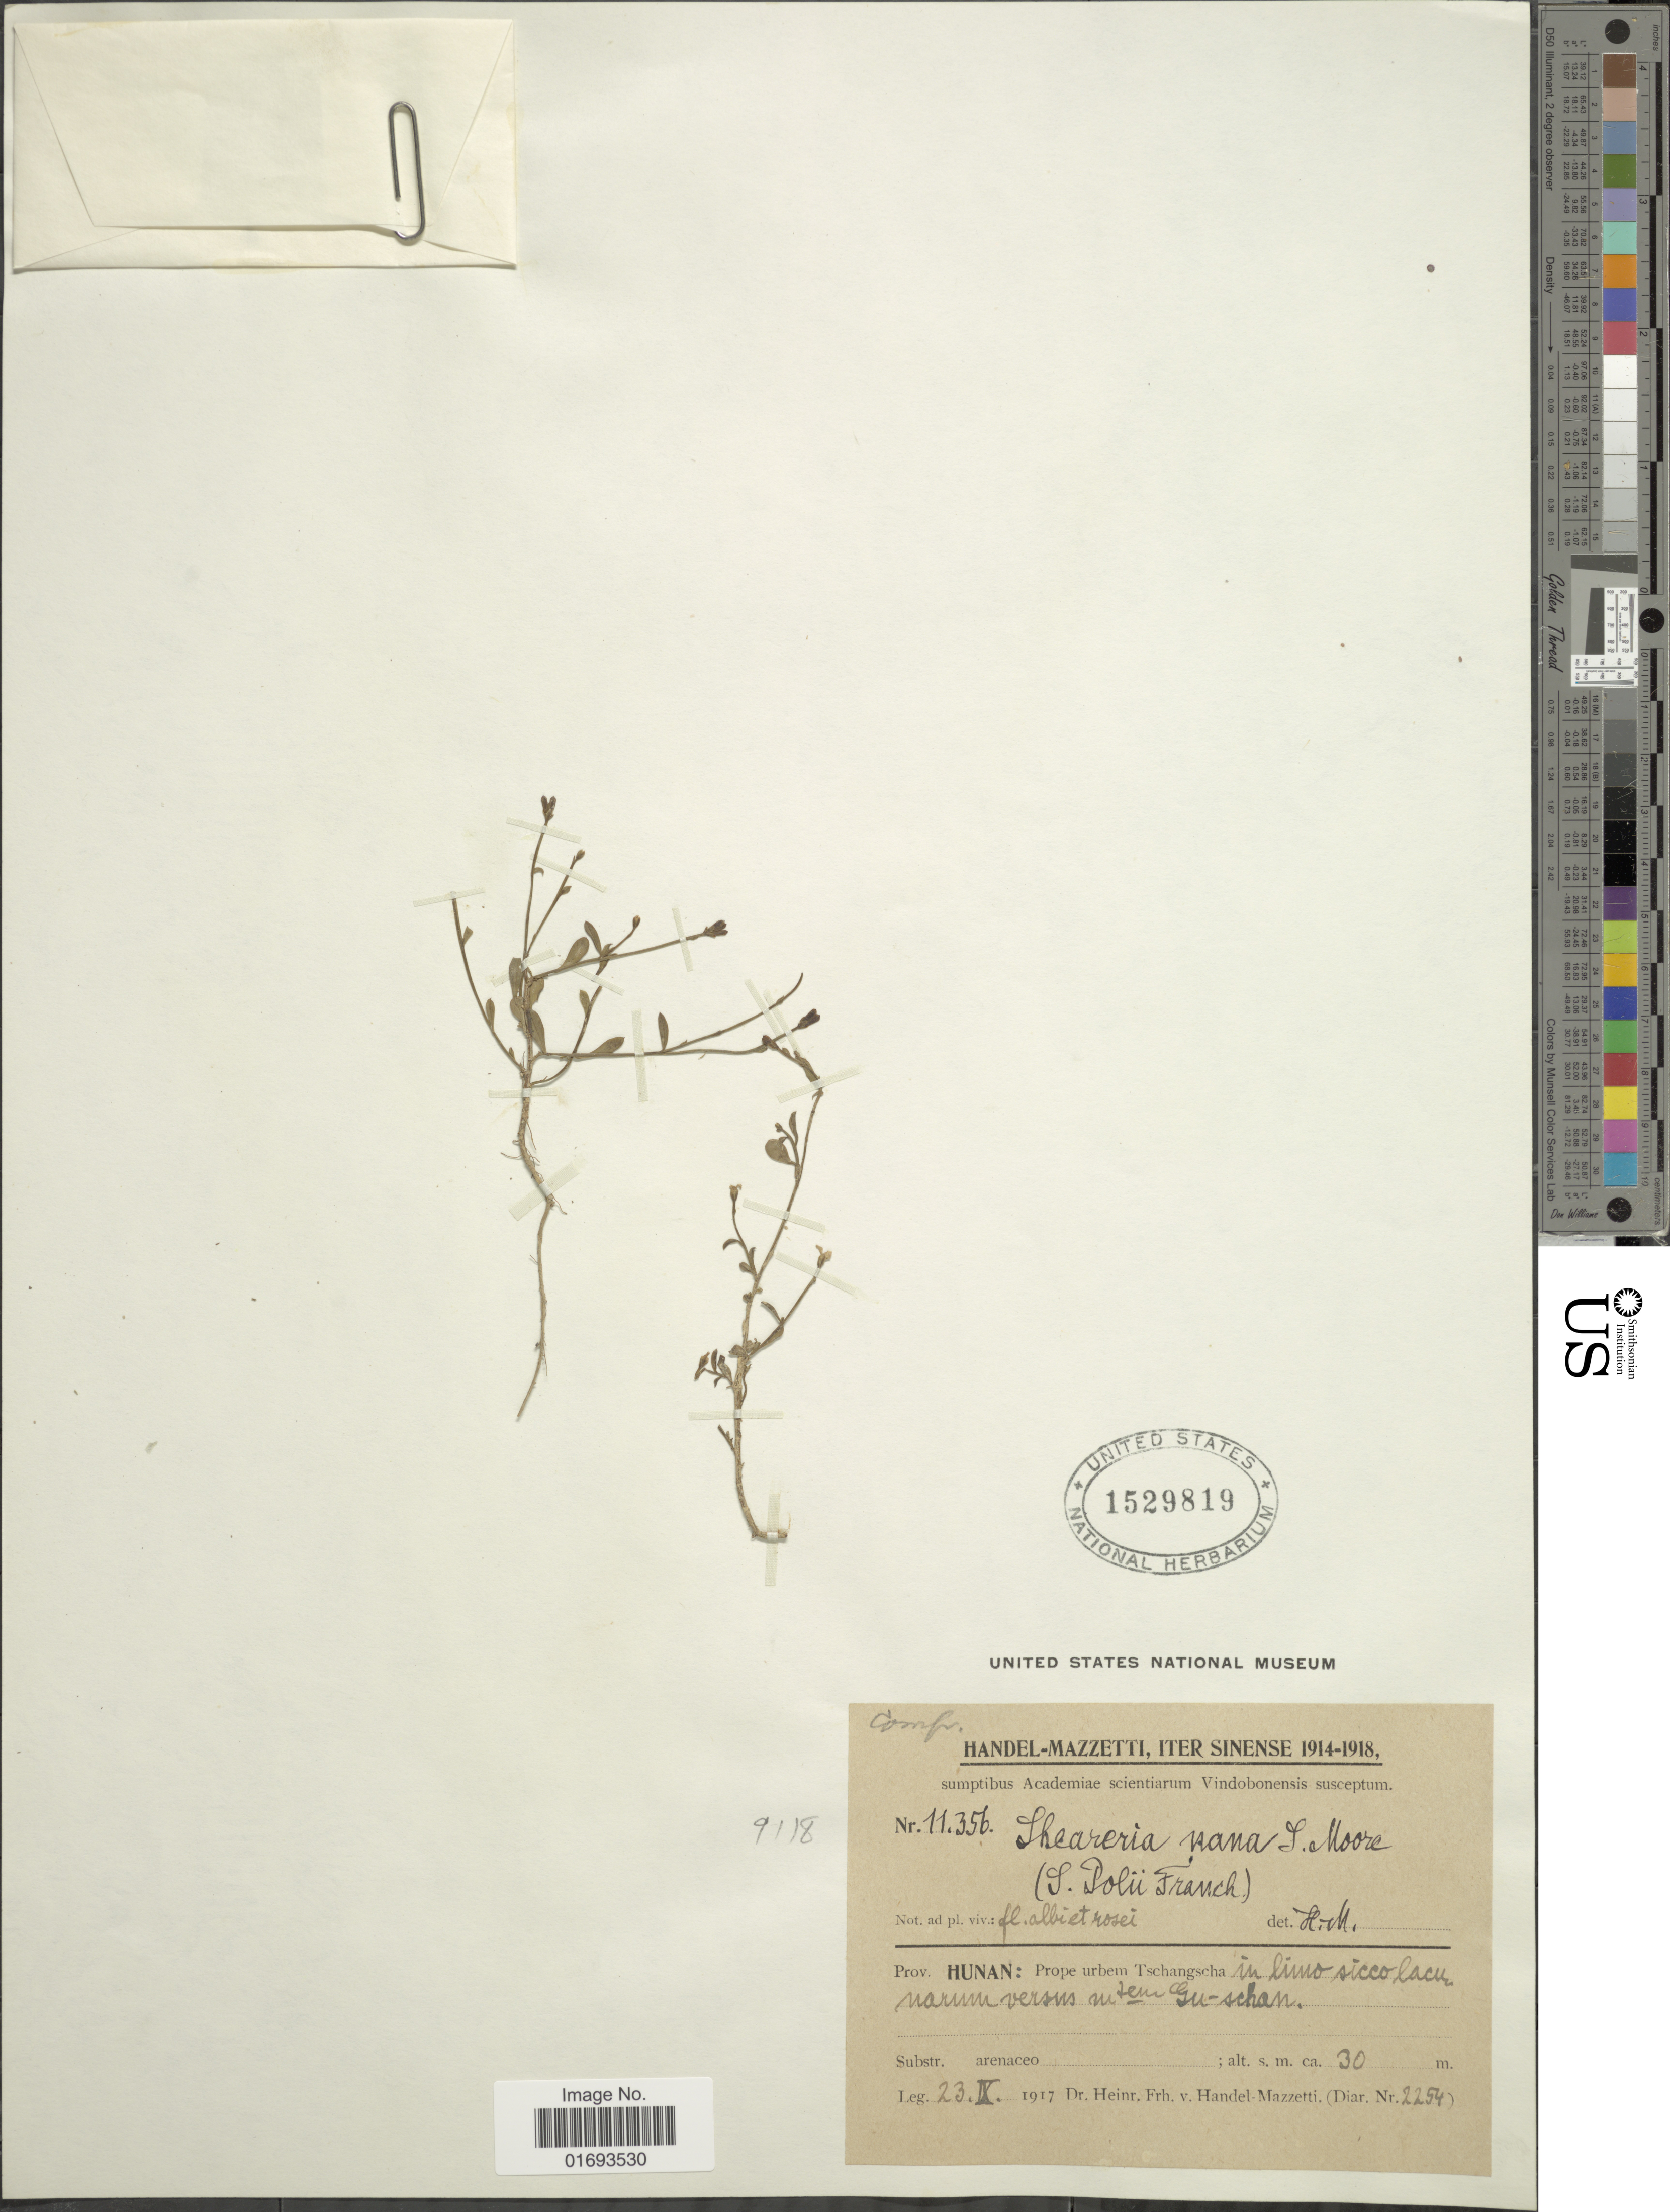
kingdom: Plantae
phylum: Tracheophyta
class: Magnoliopsida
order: Asterales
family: Asteraceae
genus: Sheareria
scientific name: Sheareria nana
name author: S. Moore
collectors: H. Handel-Mazzetti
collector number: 2254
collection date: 1917-09-23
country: China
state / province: Hunan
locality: Prov. Hunan: Prop urbem Tschangscha in limo sicco lacu narum versus intem Gu-schan [interpreted]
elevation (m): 30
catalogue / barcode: US 1529819